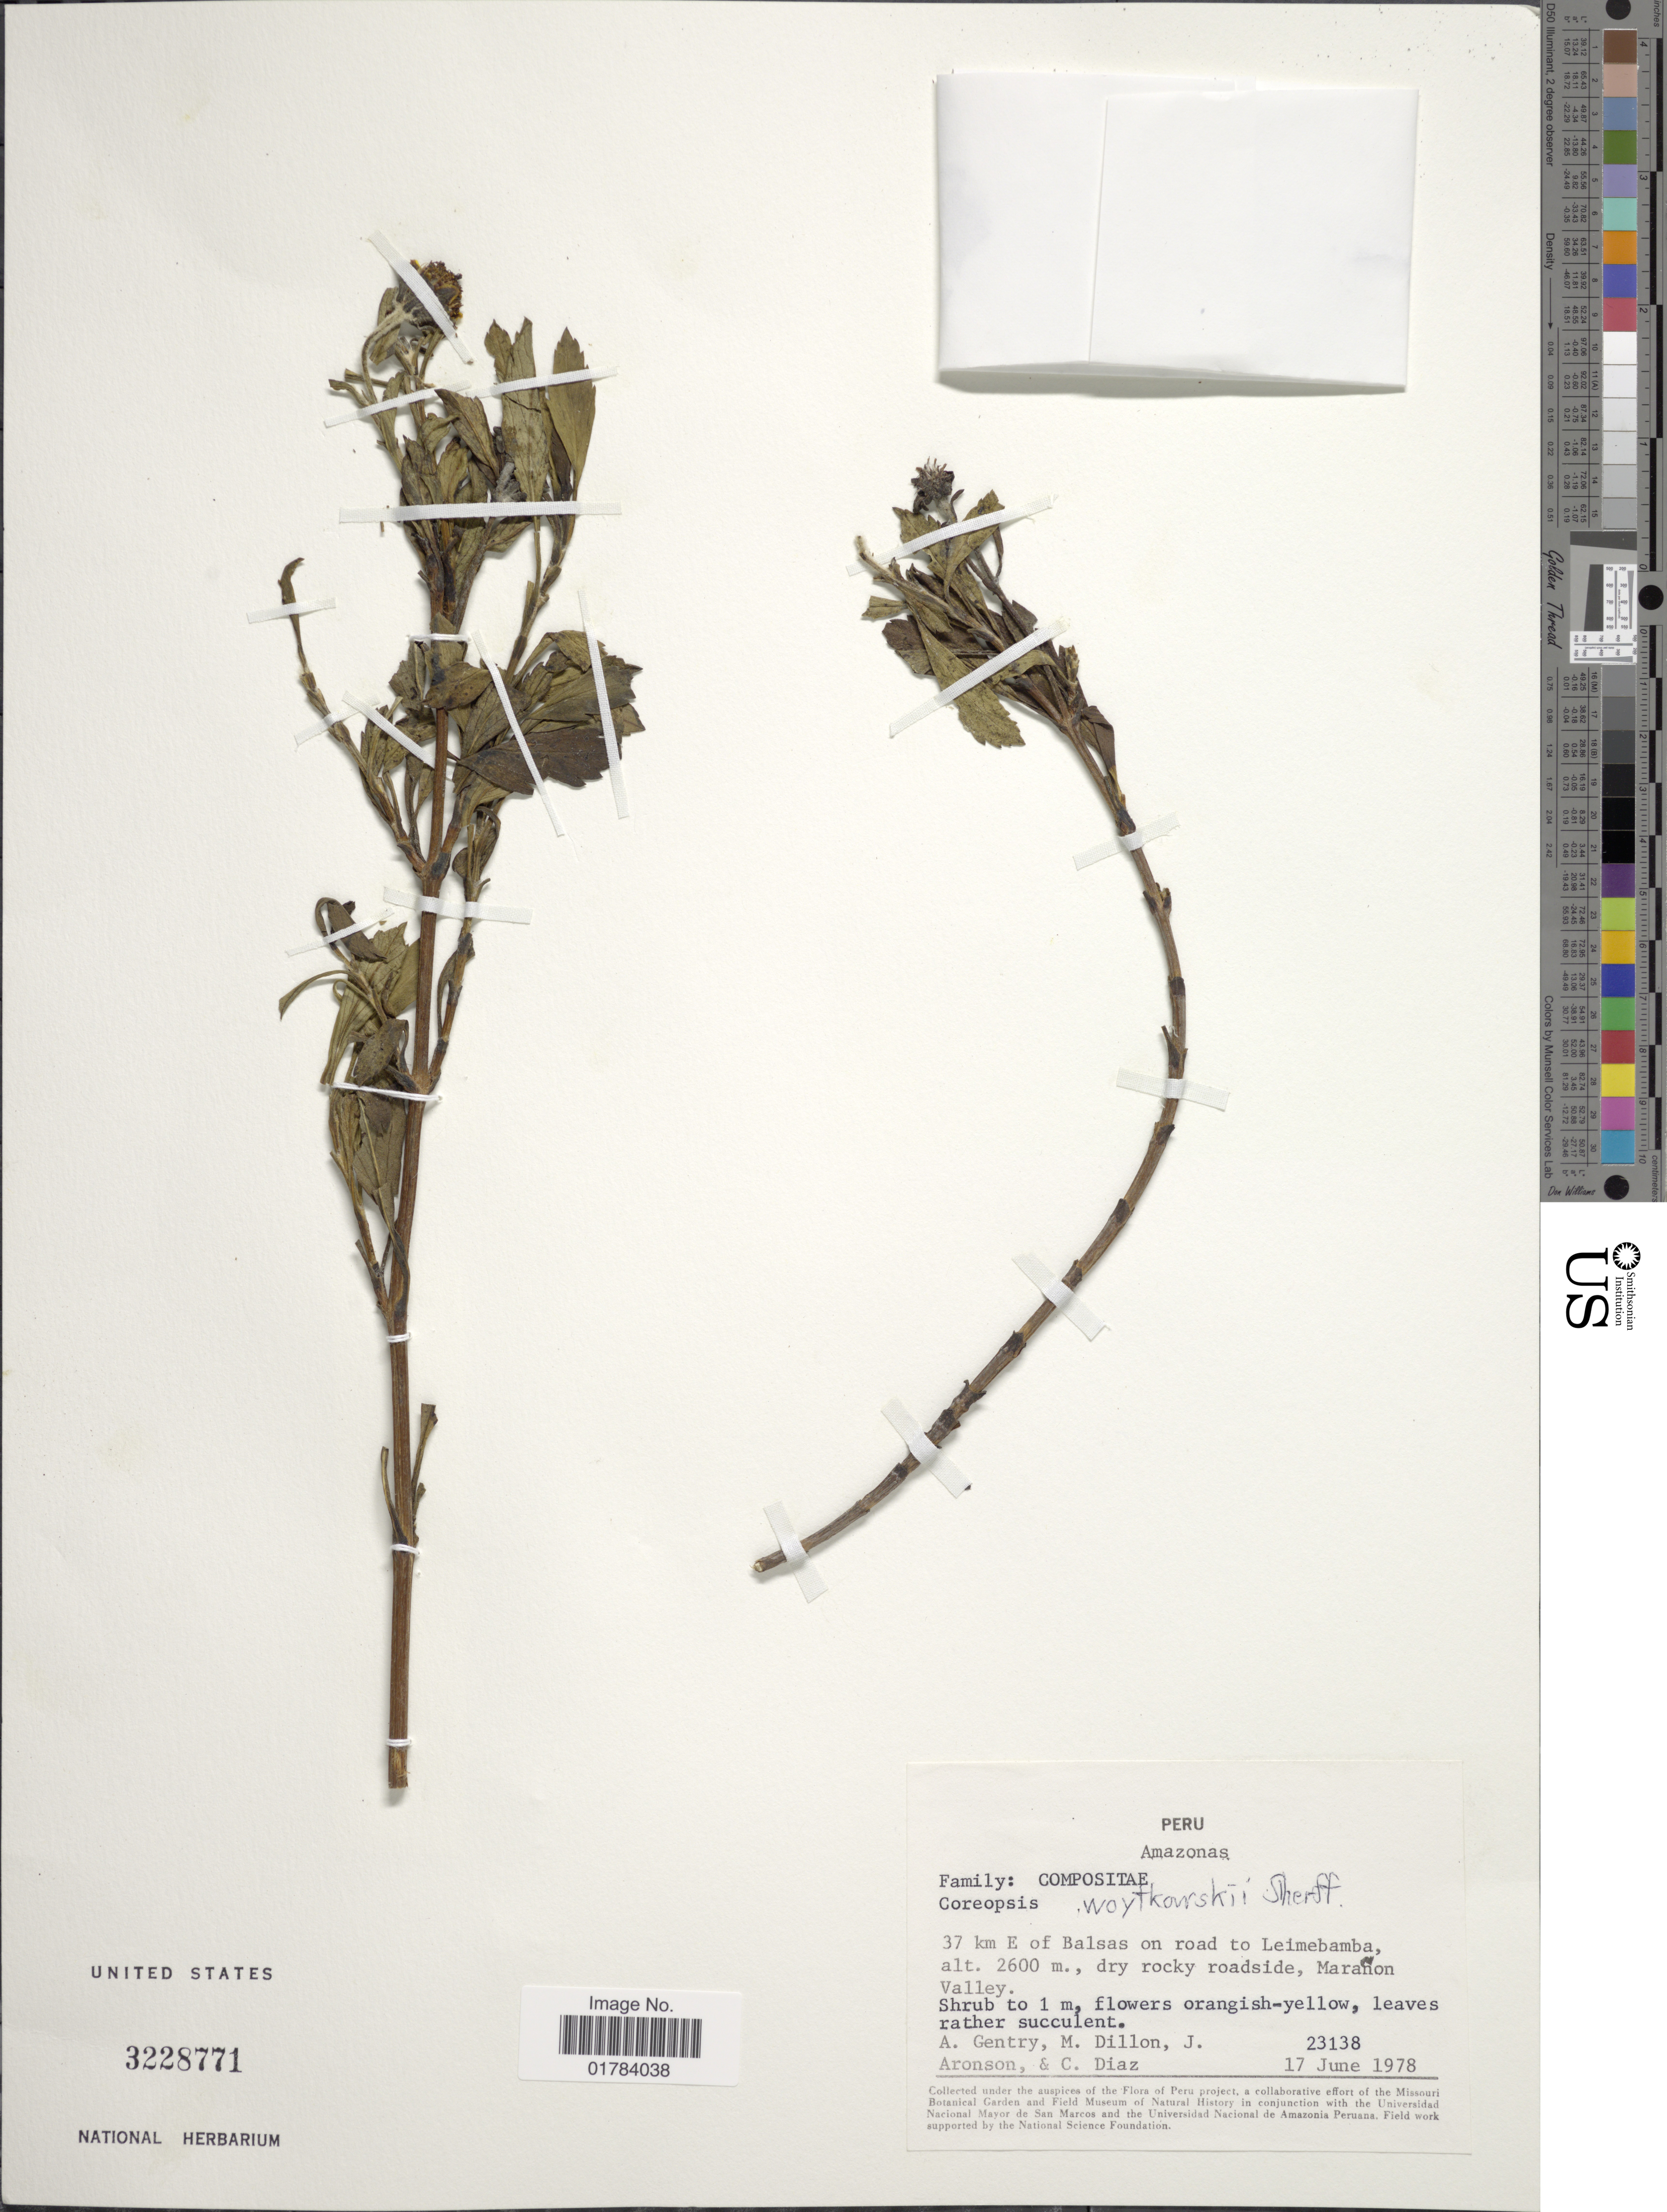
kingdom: Plantae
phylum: Tracheophyta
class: Magnoliopsida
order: Asterales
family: Asteraceae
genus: Coreopsis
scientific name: Coreopsis woytkowskii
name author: Sherff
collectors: A. H. Gentry, M. O. Dillon, J. Aronson & C. Díaz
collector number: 23138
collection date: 1978-06-17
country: Peru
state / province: Amazonas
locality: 37 km E of Balsas on road to Leimebamba, dry rocky roadside, Maranon Valley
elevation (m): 2600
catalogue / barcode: US 3228771